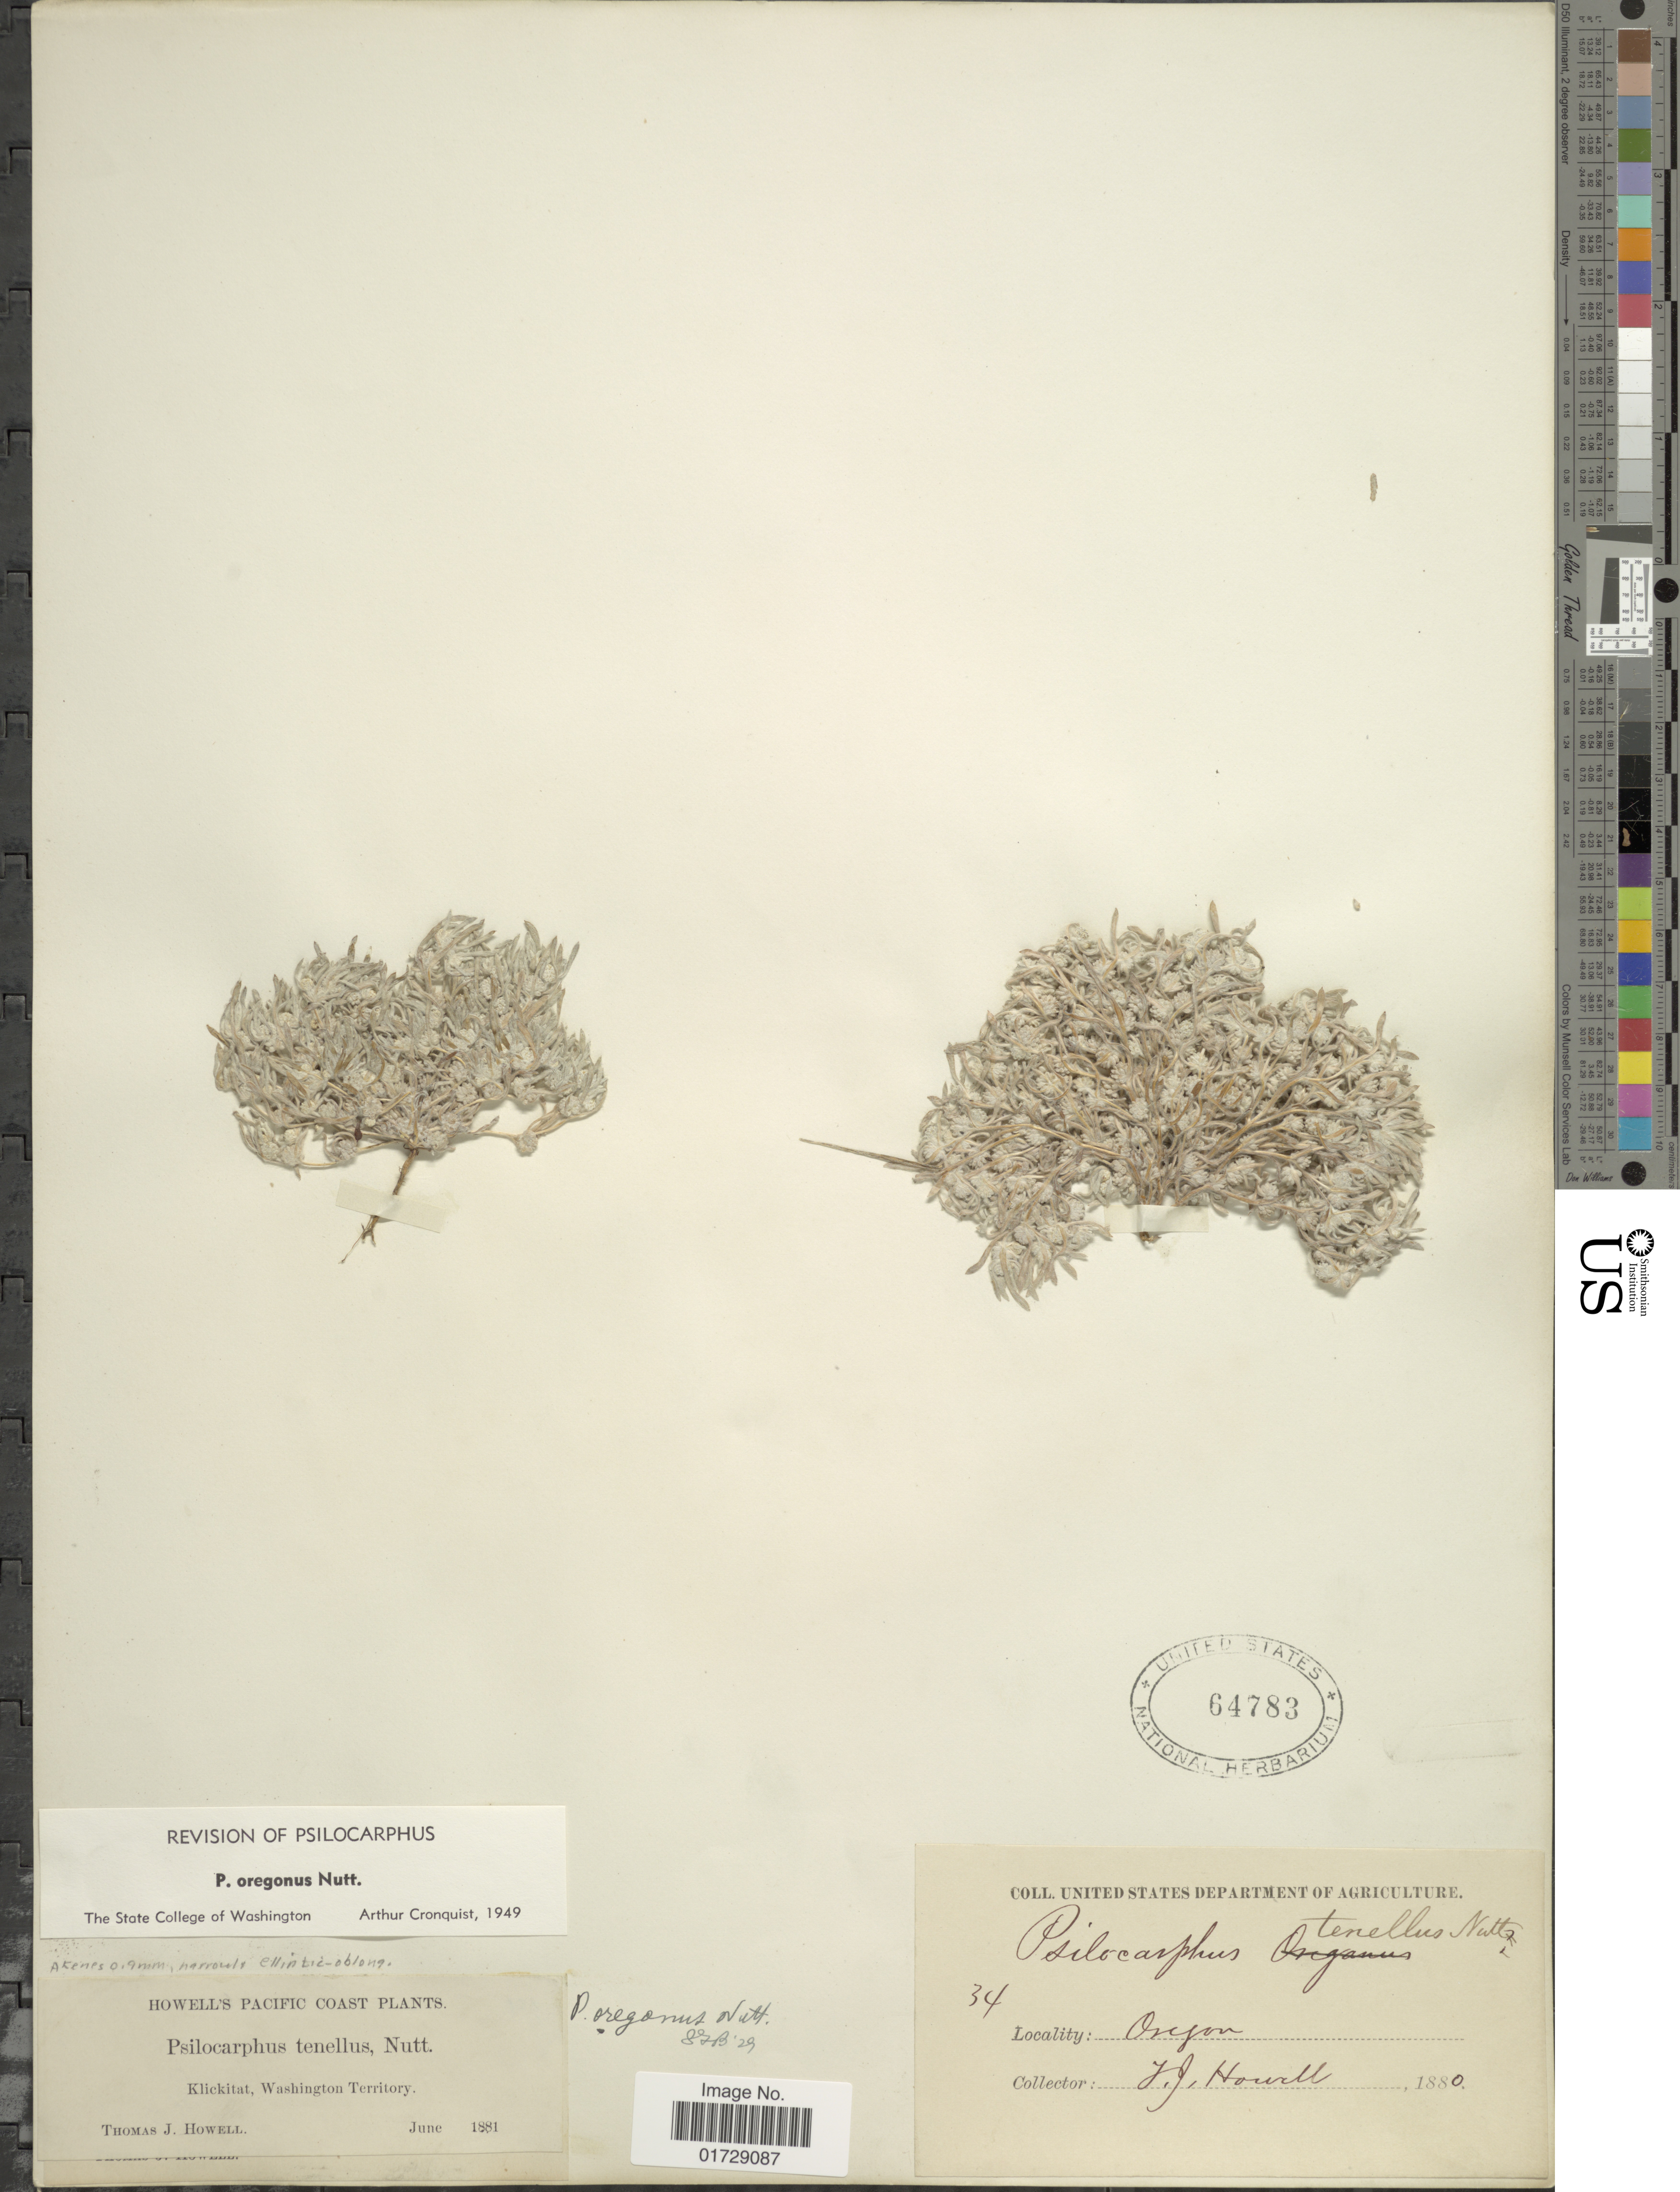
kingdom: Plantae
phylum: Tracheophyta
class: Magnoliopsida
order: Asterales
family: Asteraceae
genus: Psilocarphus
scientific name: Psilocarphus oregonus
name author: Nutt.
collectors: T. J. Howell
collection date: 1881-06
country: United States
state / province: Washington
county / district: Klickitat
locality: Pacific Coast, Klickitat, Washington Territory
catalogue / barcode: US 64783